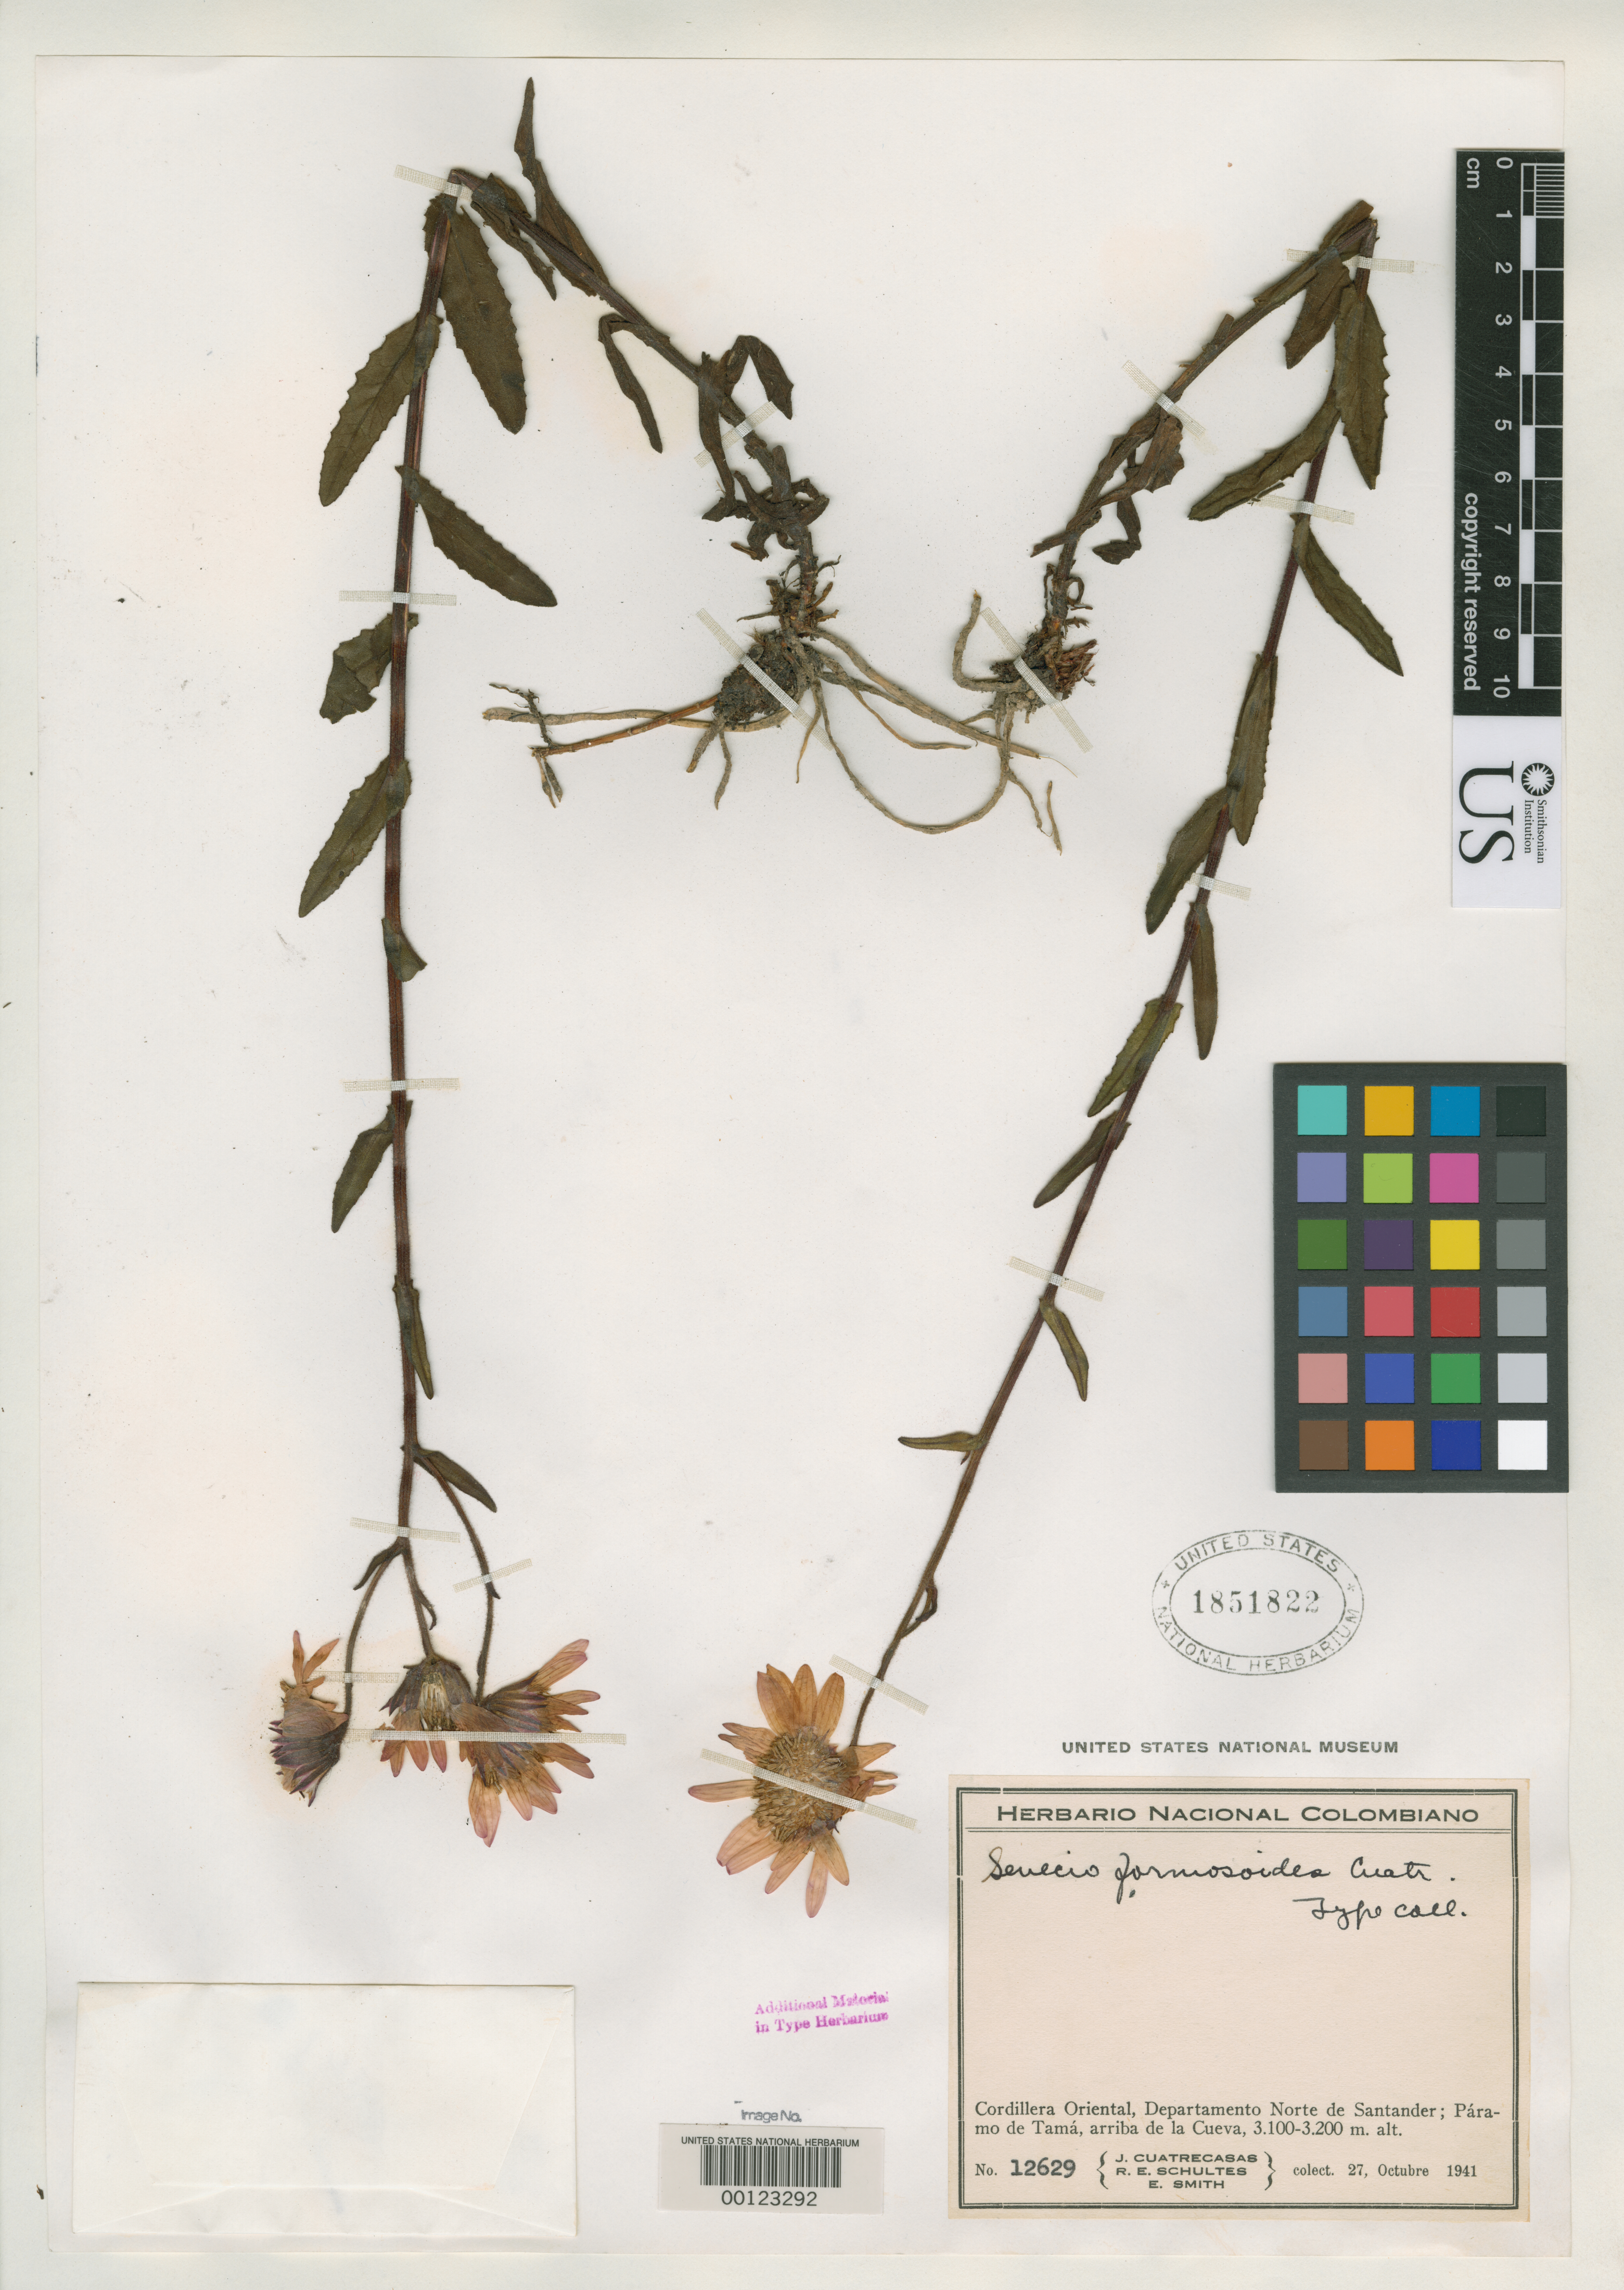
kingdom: Plantae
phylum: Tracheophyta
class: Magnoliopsida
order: Asterales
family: Asteraceae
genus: Senecio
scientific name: Senecio formosoides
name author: Cuatrec.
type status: Isotype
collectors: J. Cuatrecasas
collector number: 12629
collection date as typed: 27 Oct 1941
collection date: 1941-10-27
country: Colombia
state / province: Norte de Santander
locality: Páramo de Tama, Arriba de La Cueva. [Páramo de Tama, above La Cueva.]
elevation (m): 3100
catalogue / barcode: US 1851822